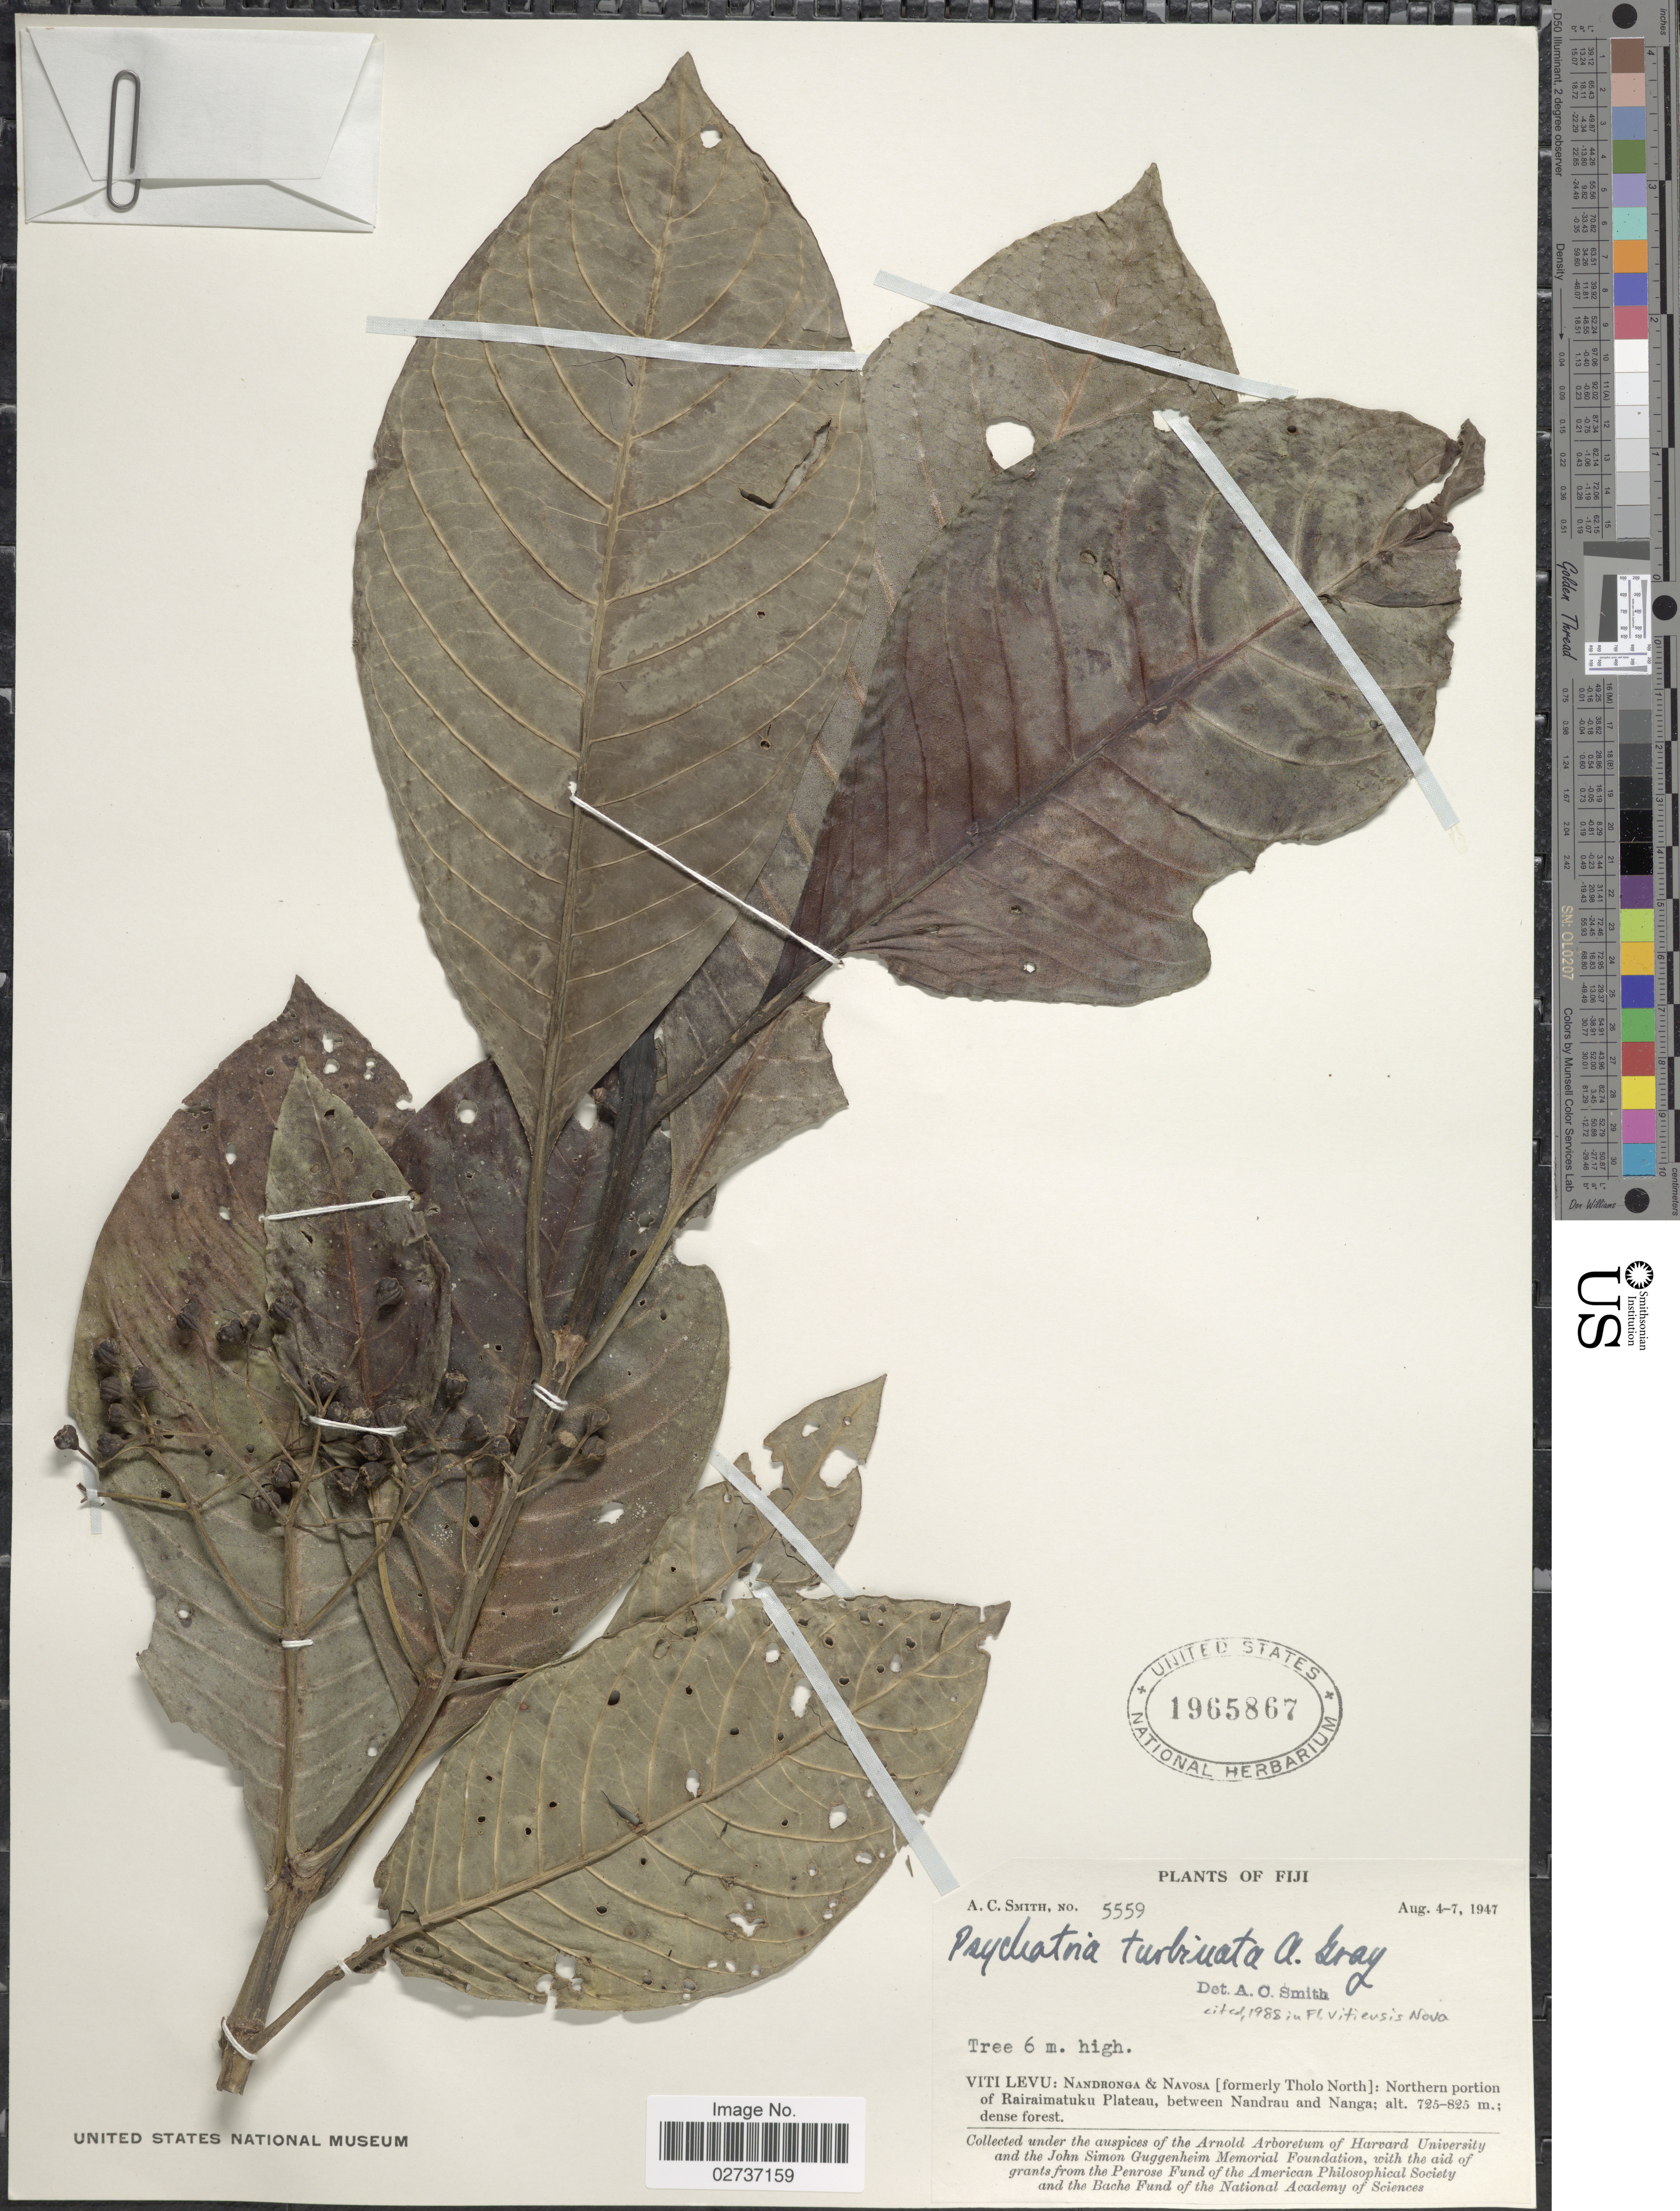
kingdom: Plantae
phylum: Tracheophyta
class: Magnoliopsida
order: Gentianales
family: Rubiaceae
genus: Psychotria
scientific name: Psychotria turbinata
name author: A. Gray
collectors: A. C. Smith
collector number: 5559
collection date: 1947-08-04/1947-08-07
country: Fiji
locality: Viti Levu: Nandronga & Navosa (formerly Tholo North): Northern portion of Rairaimatuku Plateau, between Nandrau and Nanga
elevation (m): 725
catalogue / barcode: US 1965867